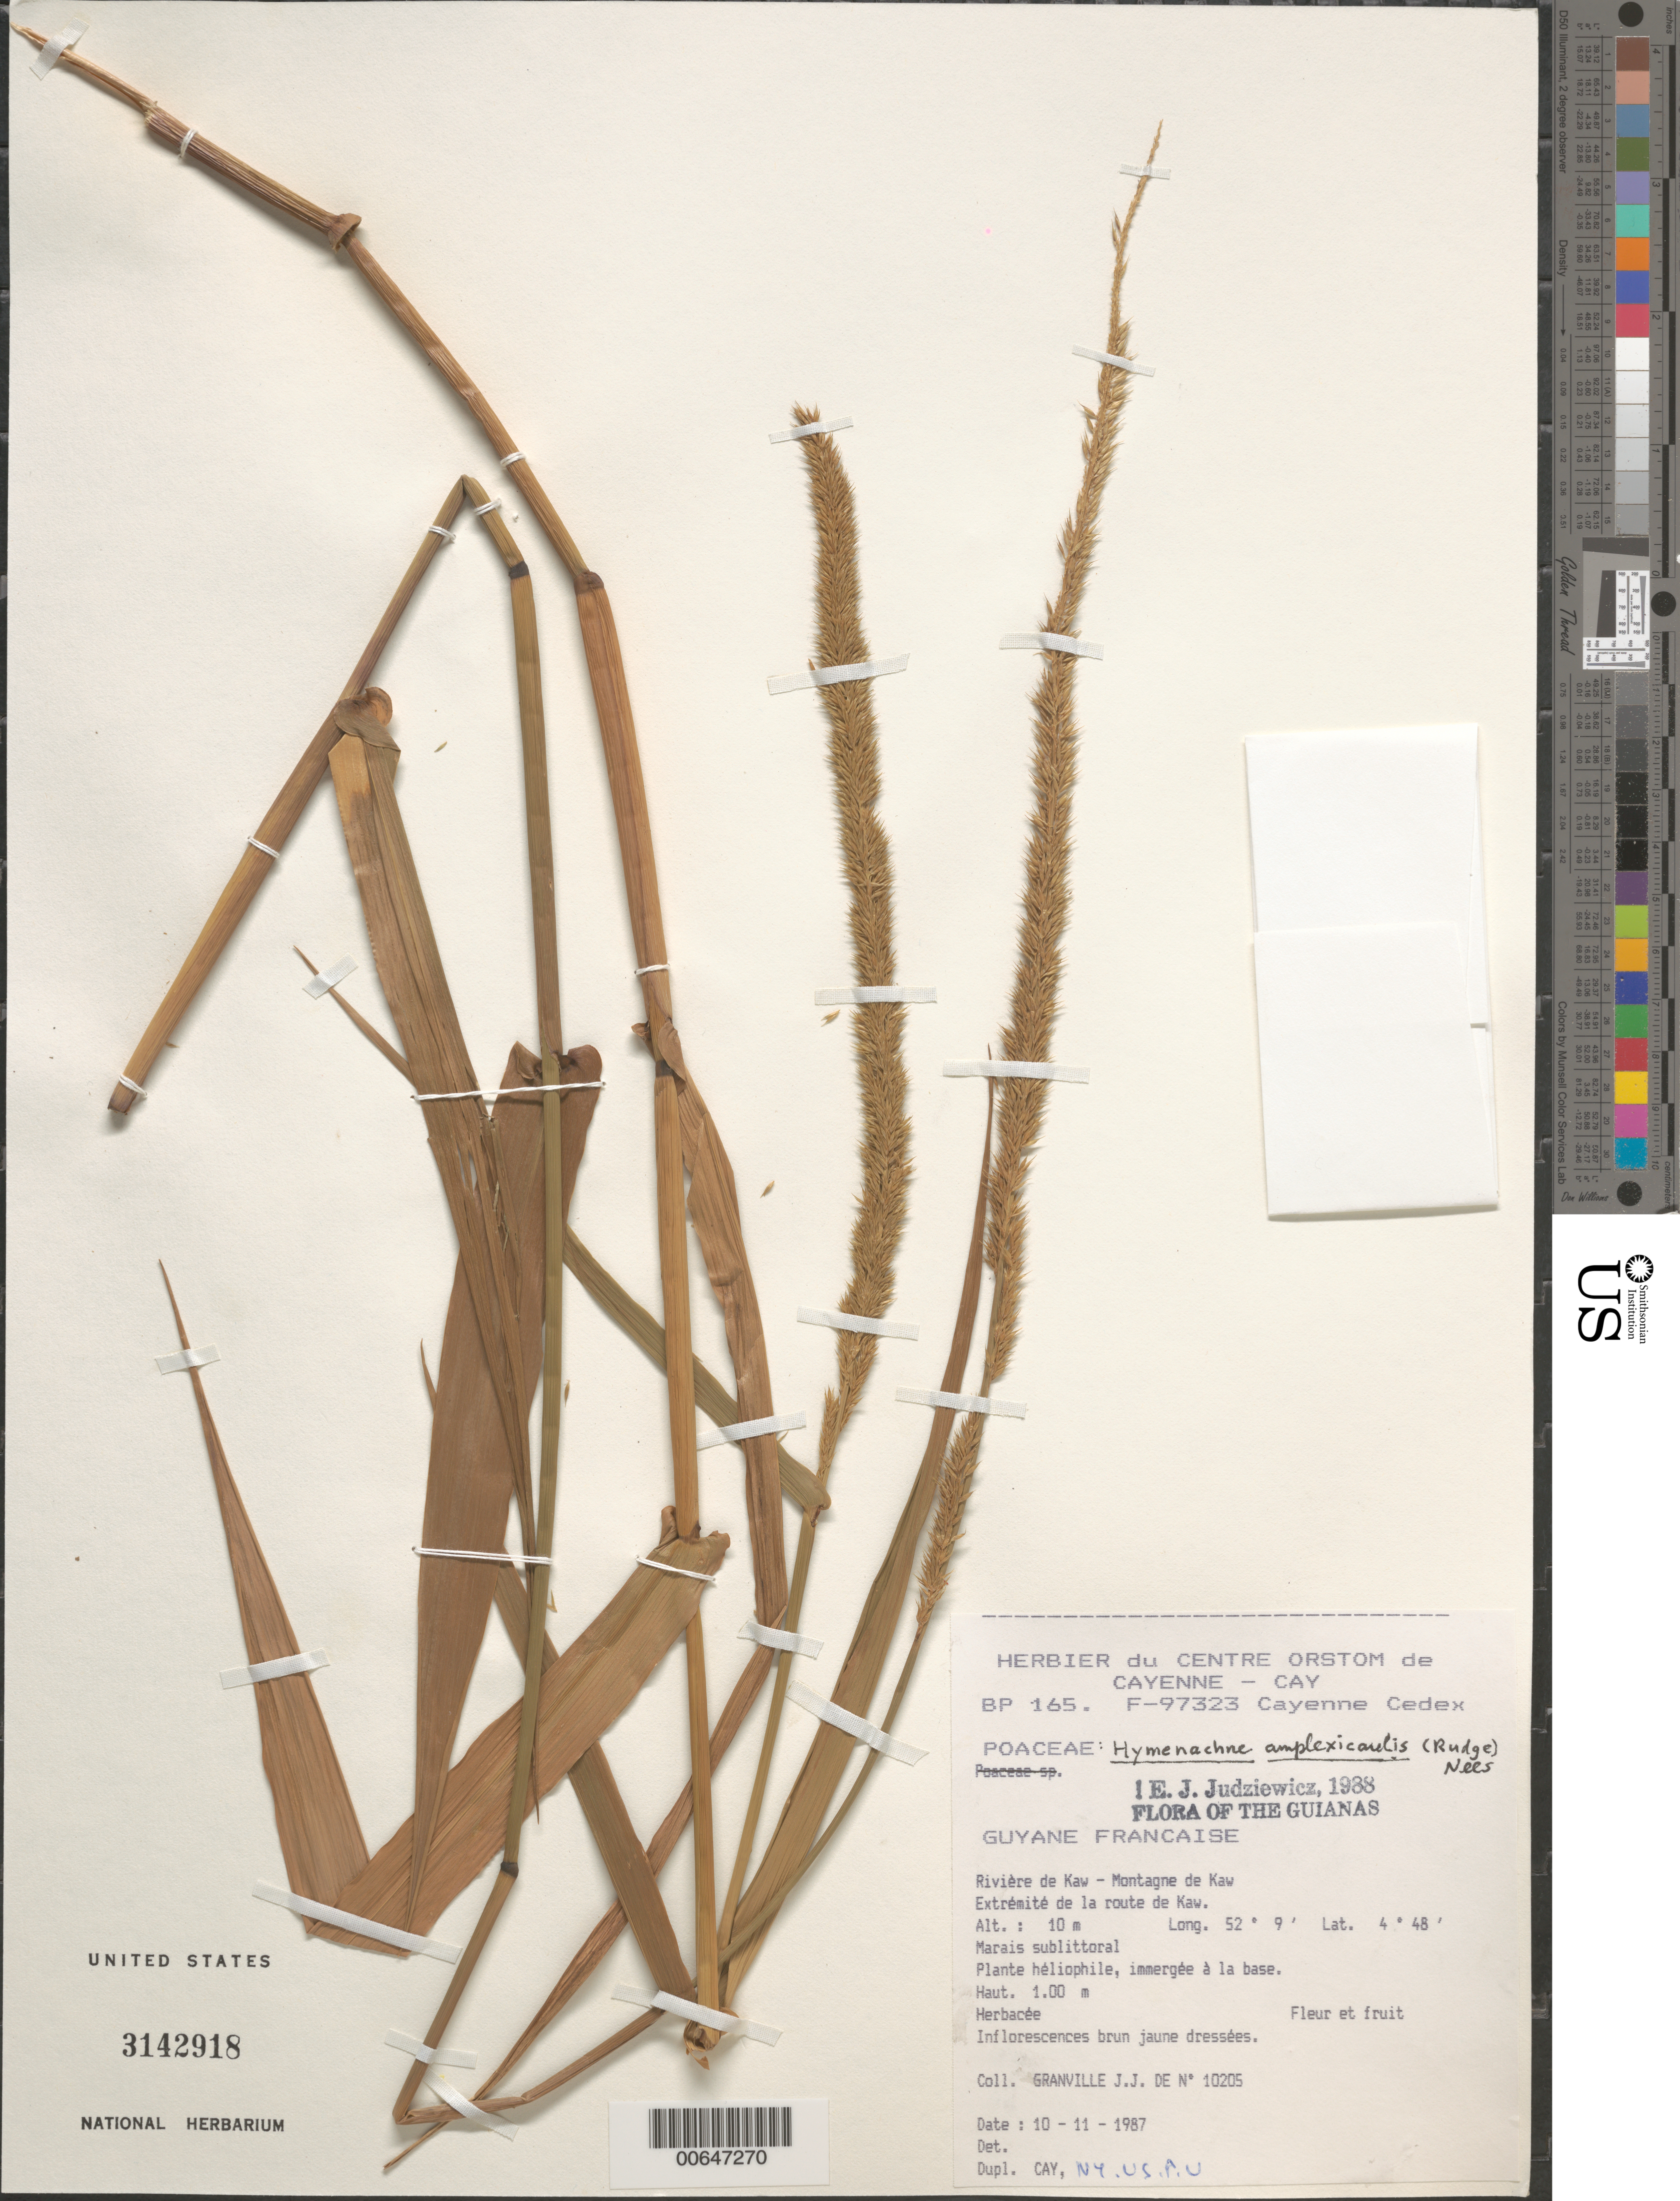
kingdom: Plantae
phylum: Tracheophyta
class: Liliopsida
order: Poales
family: Poaceae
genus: Hymenachne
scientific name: Hymenachne amplexicaulis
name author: (Rudge) Nees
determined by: Judziewicz, E. J.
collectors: J.-J. de Granville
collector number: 10205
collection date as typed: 10-Nov-87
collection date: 1987-11-10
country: French Guiana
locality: Rivière de Kaw, Montagne de Kaw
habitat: Seacoast marsh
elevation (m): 10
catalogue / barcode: US 3142918